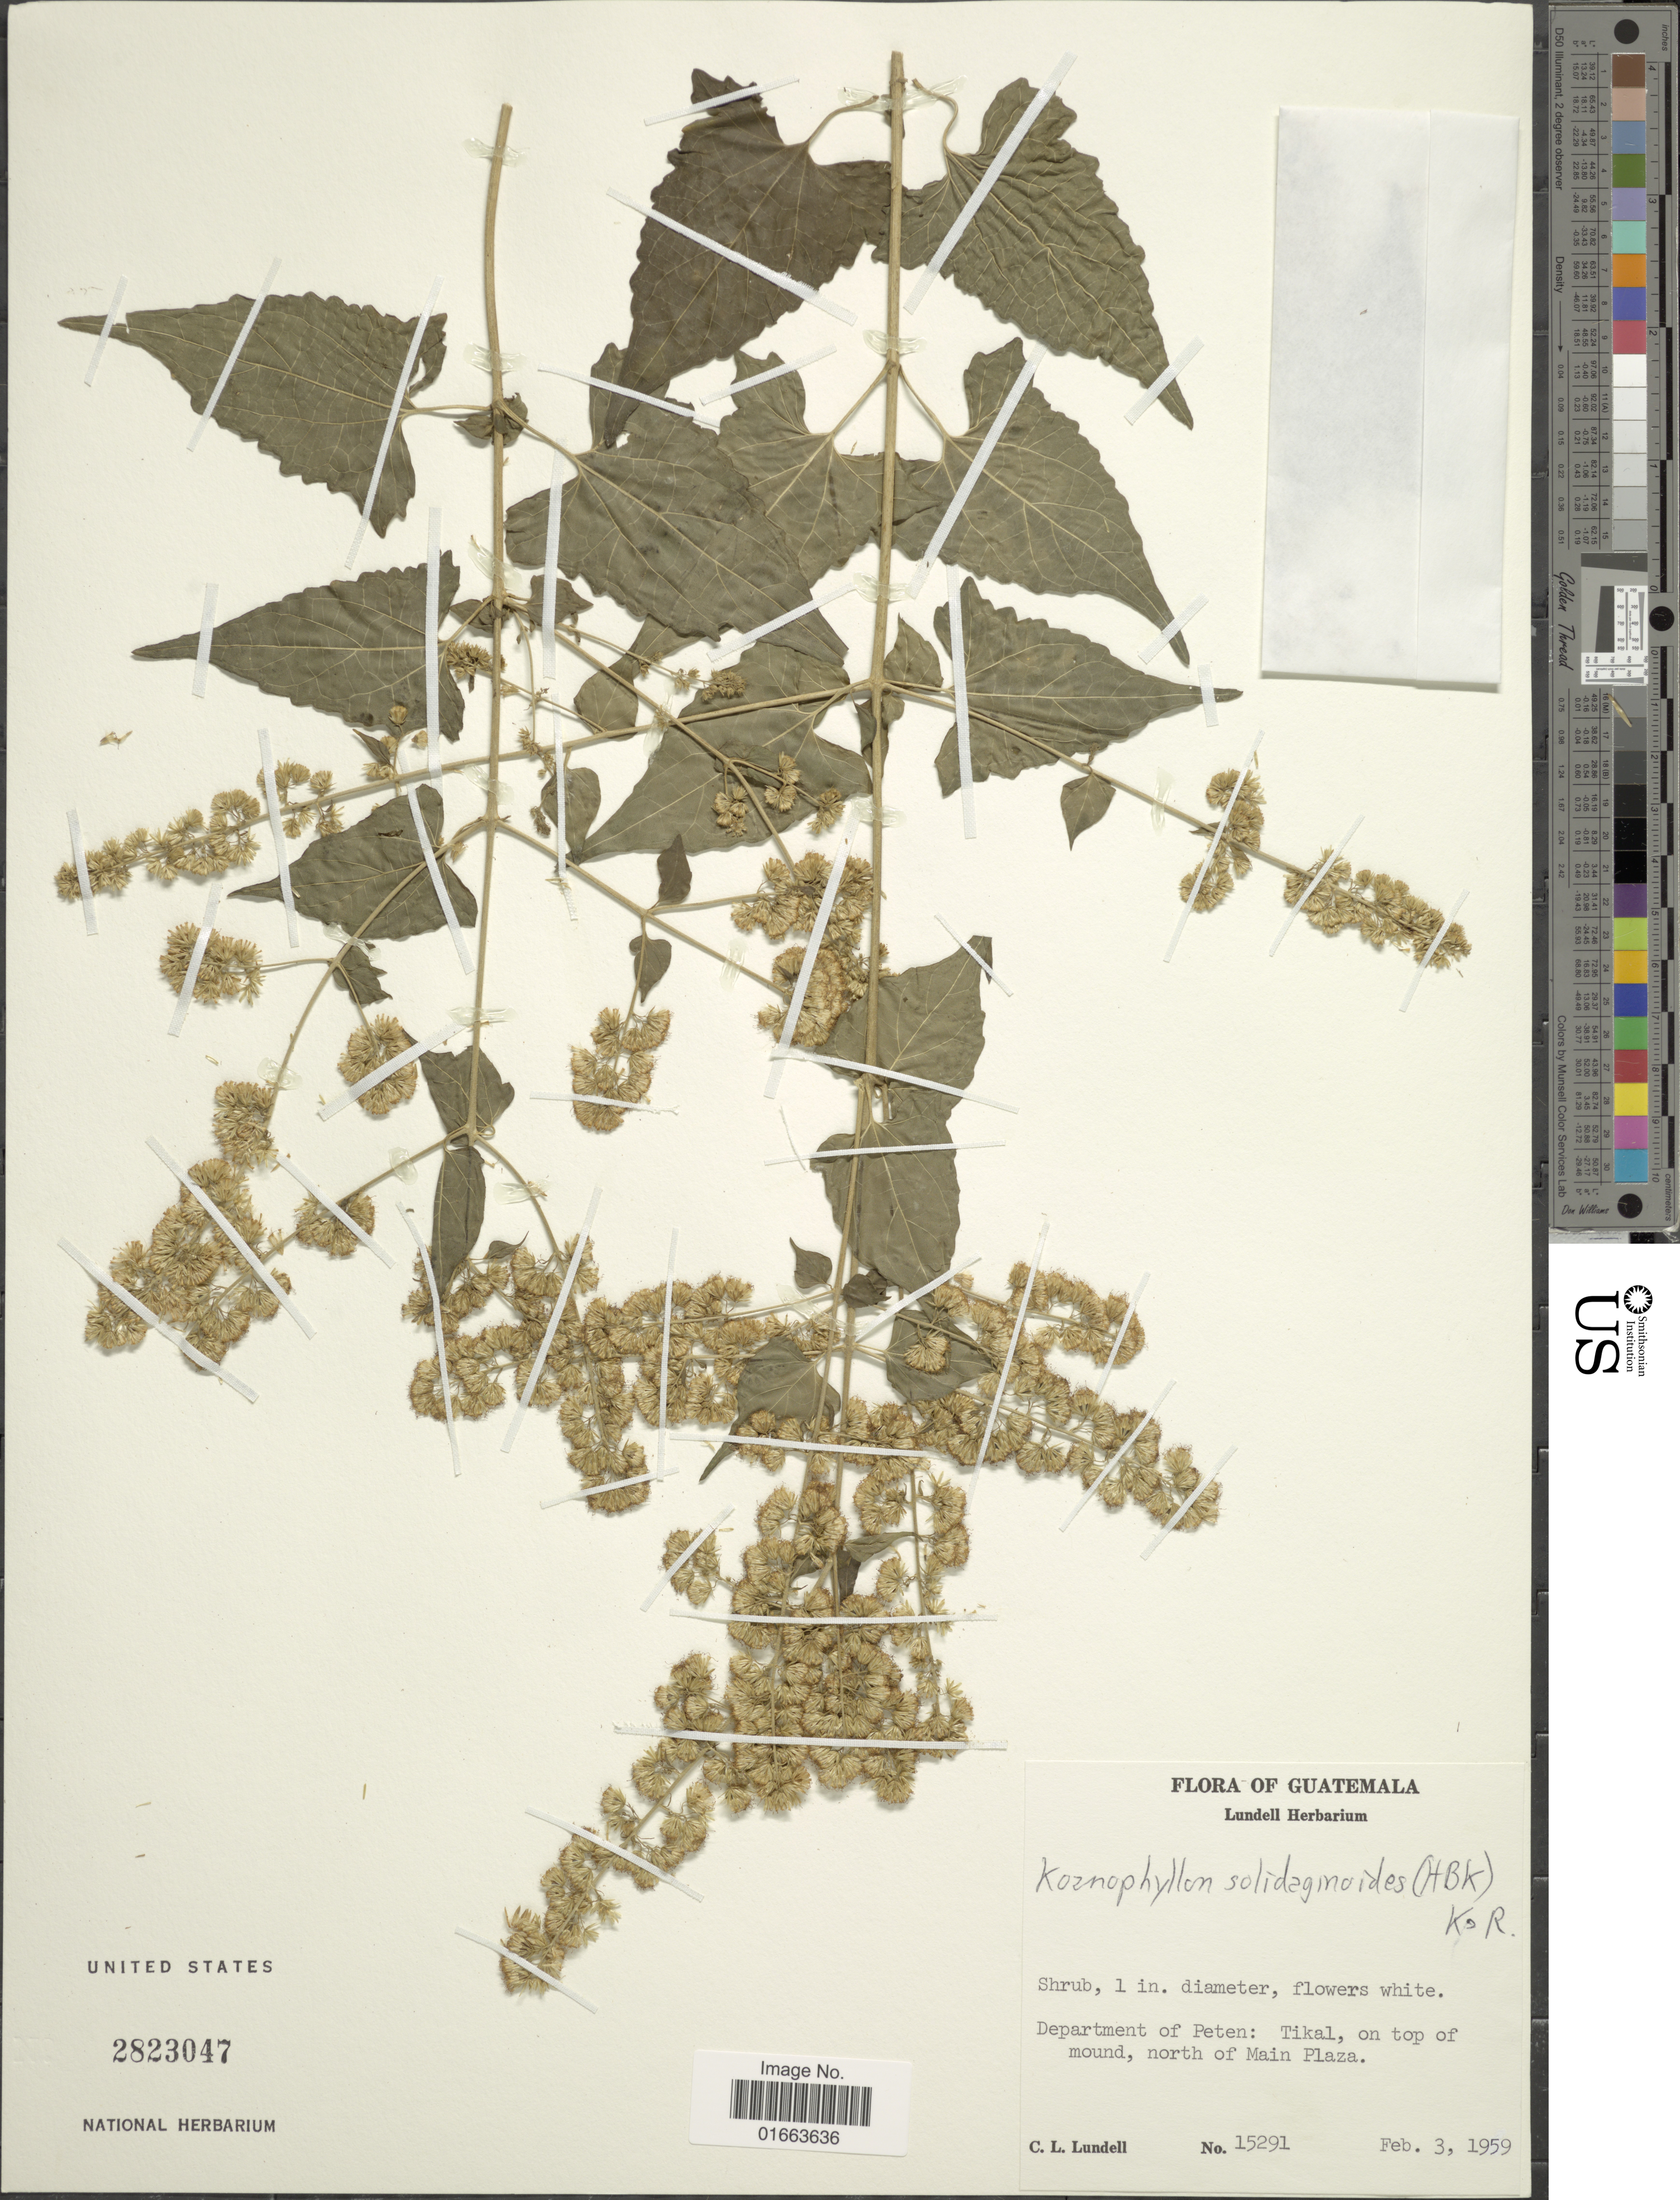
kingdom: Plantae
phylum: Tracheophyta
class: Magnoliopsida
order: Asterales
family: Asteraceae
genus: Koanophyllon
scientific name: Koanophyllon solidaginoides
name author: (Kunth) R.M. King & H. Rob.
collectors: C. L. Lundell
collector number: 15291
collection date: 1959-02-03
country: Guatemala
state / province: El Petén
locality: Department of Peten: Tikal, on top of mound, north of Main Plaza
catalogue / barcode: US 2823047